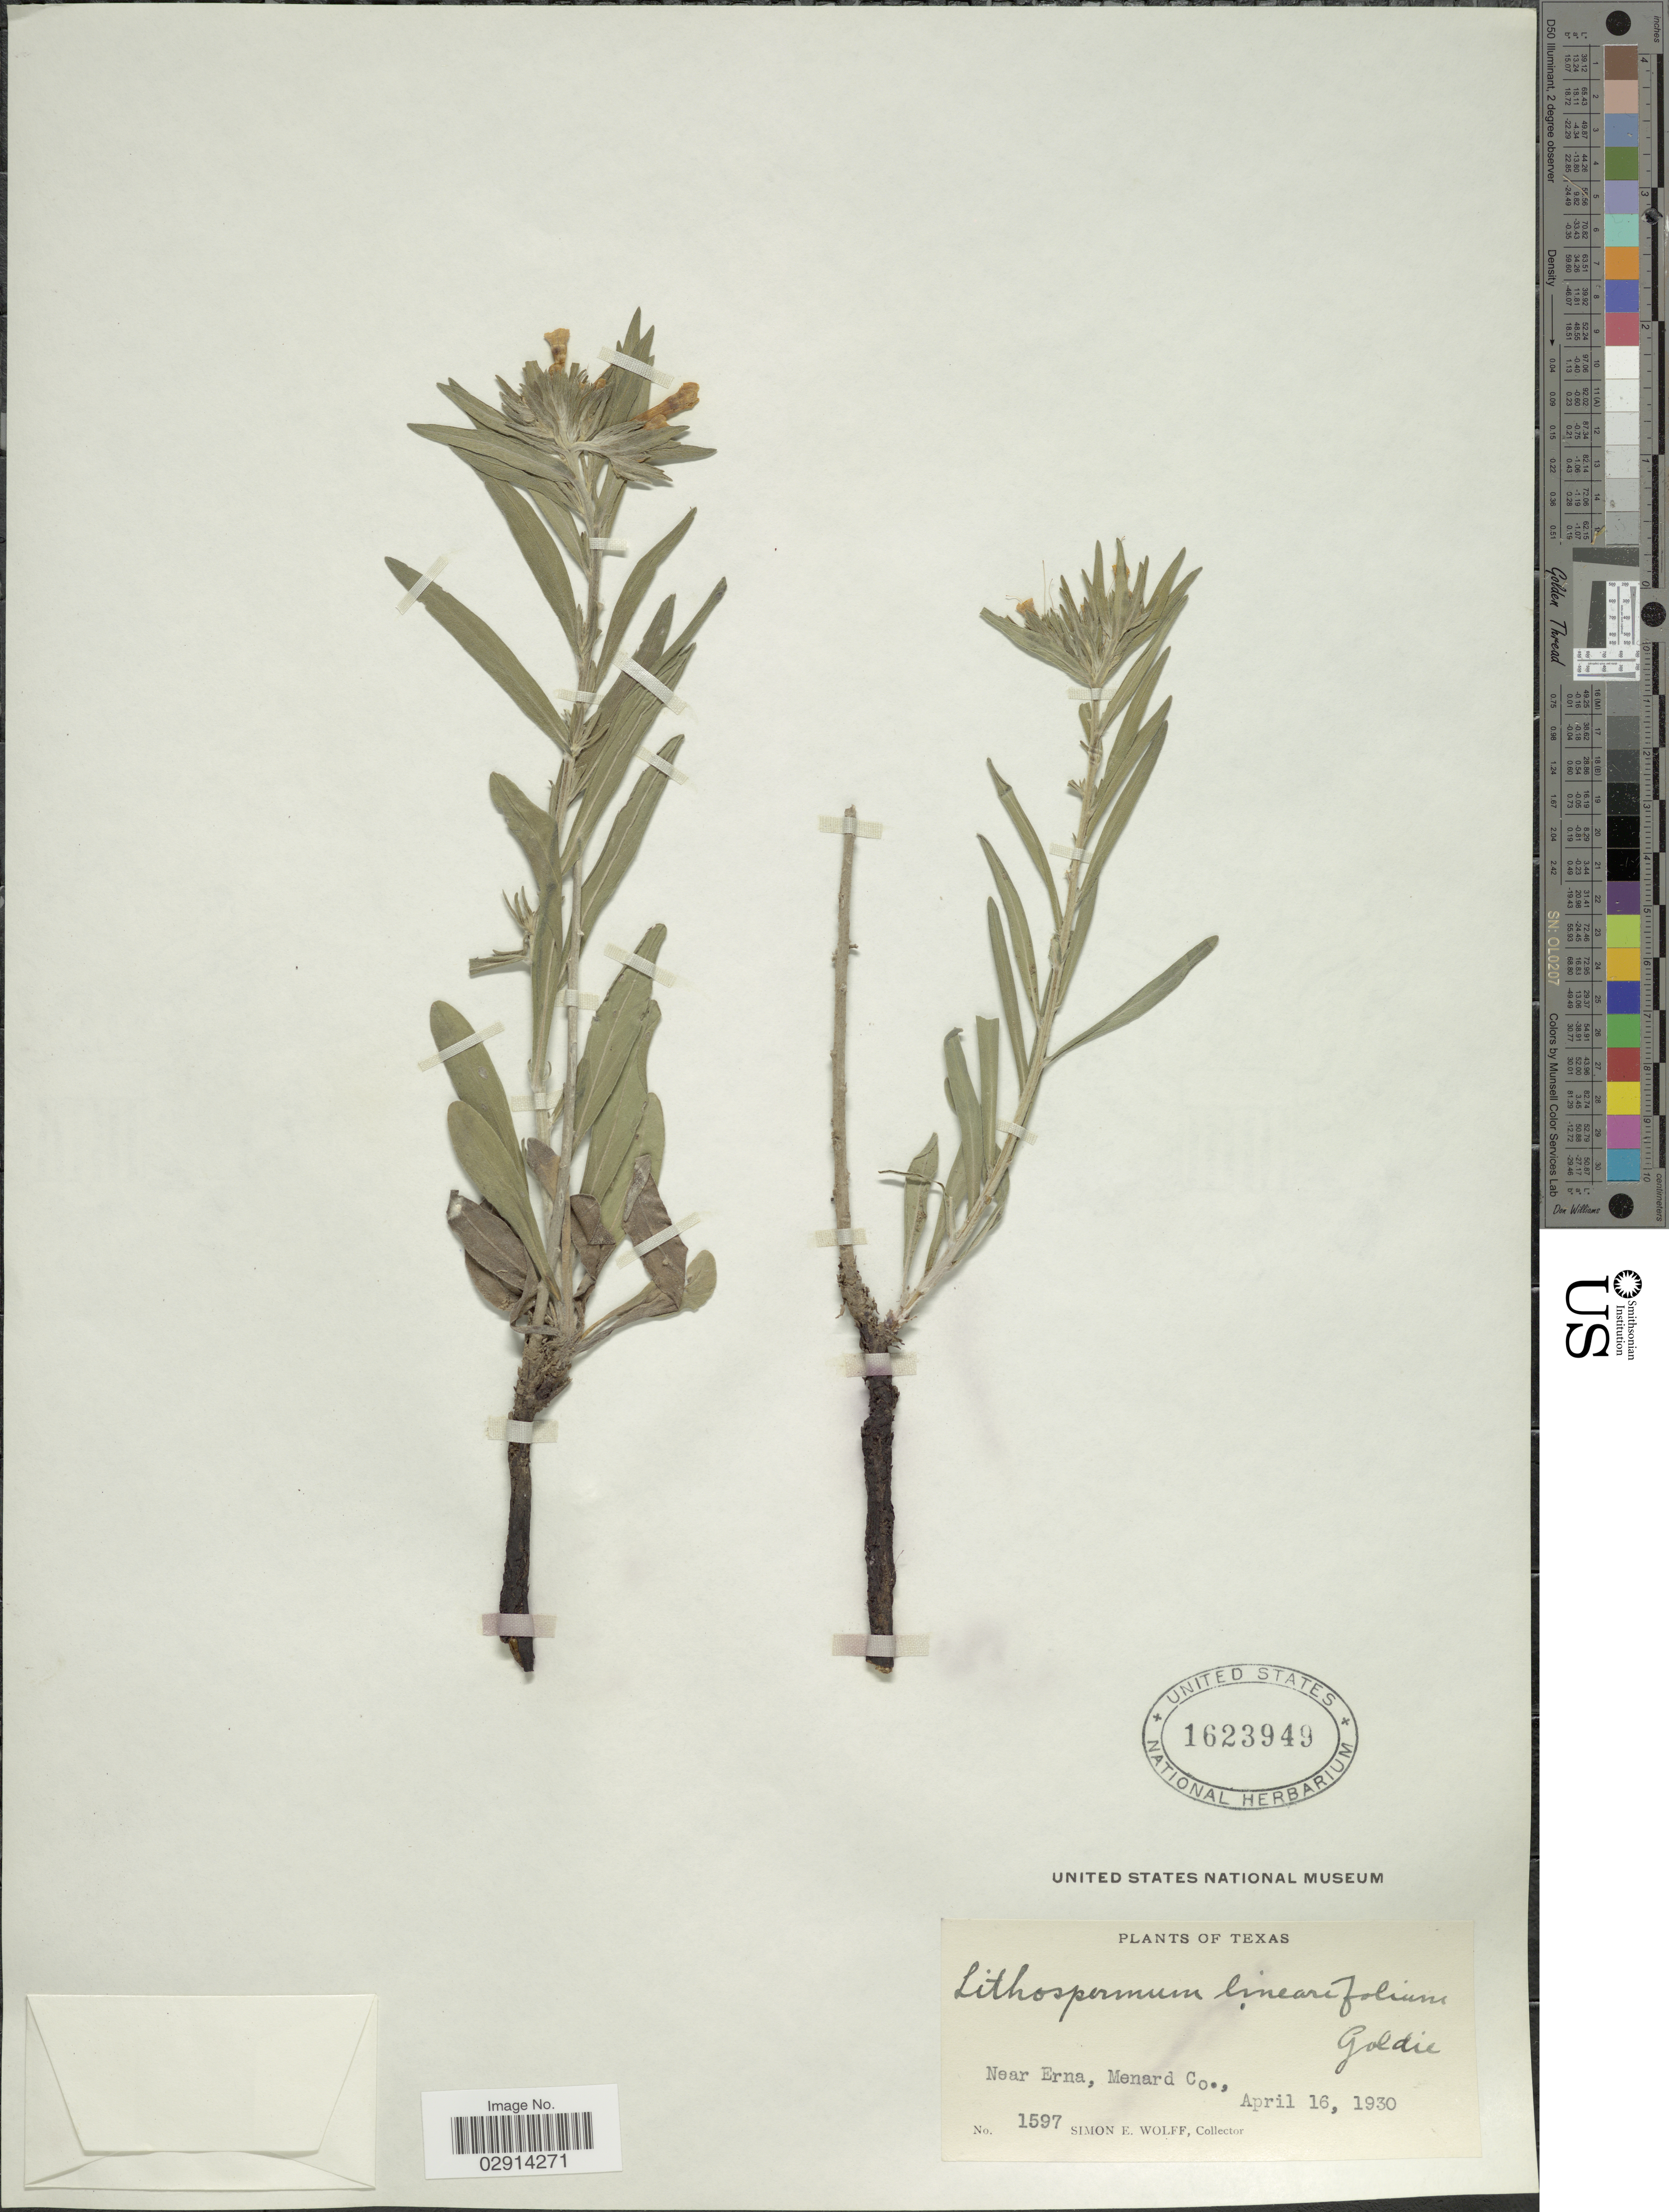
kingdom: Plantae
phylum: Tracheophyta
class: Magnoliopsida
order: Boraginales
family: Boraginaceae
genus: Lithospermum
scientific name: Lithospermum incisum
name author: Lehm.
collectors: S. E. Wolff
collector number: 1597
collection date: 1930-04-16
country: United States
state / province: Texas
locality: Near Erna, Menard Co.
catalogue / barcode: US 1623949